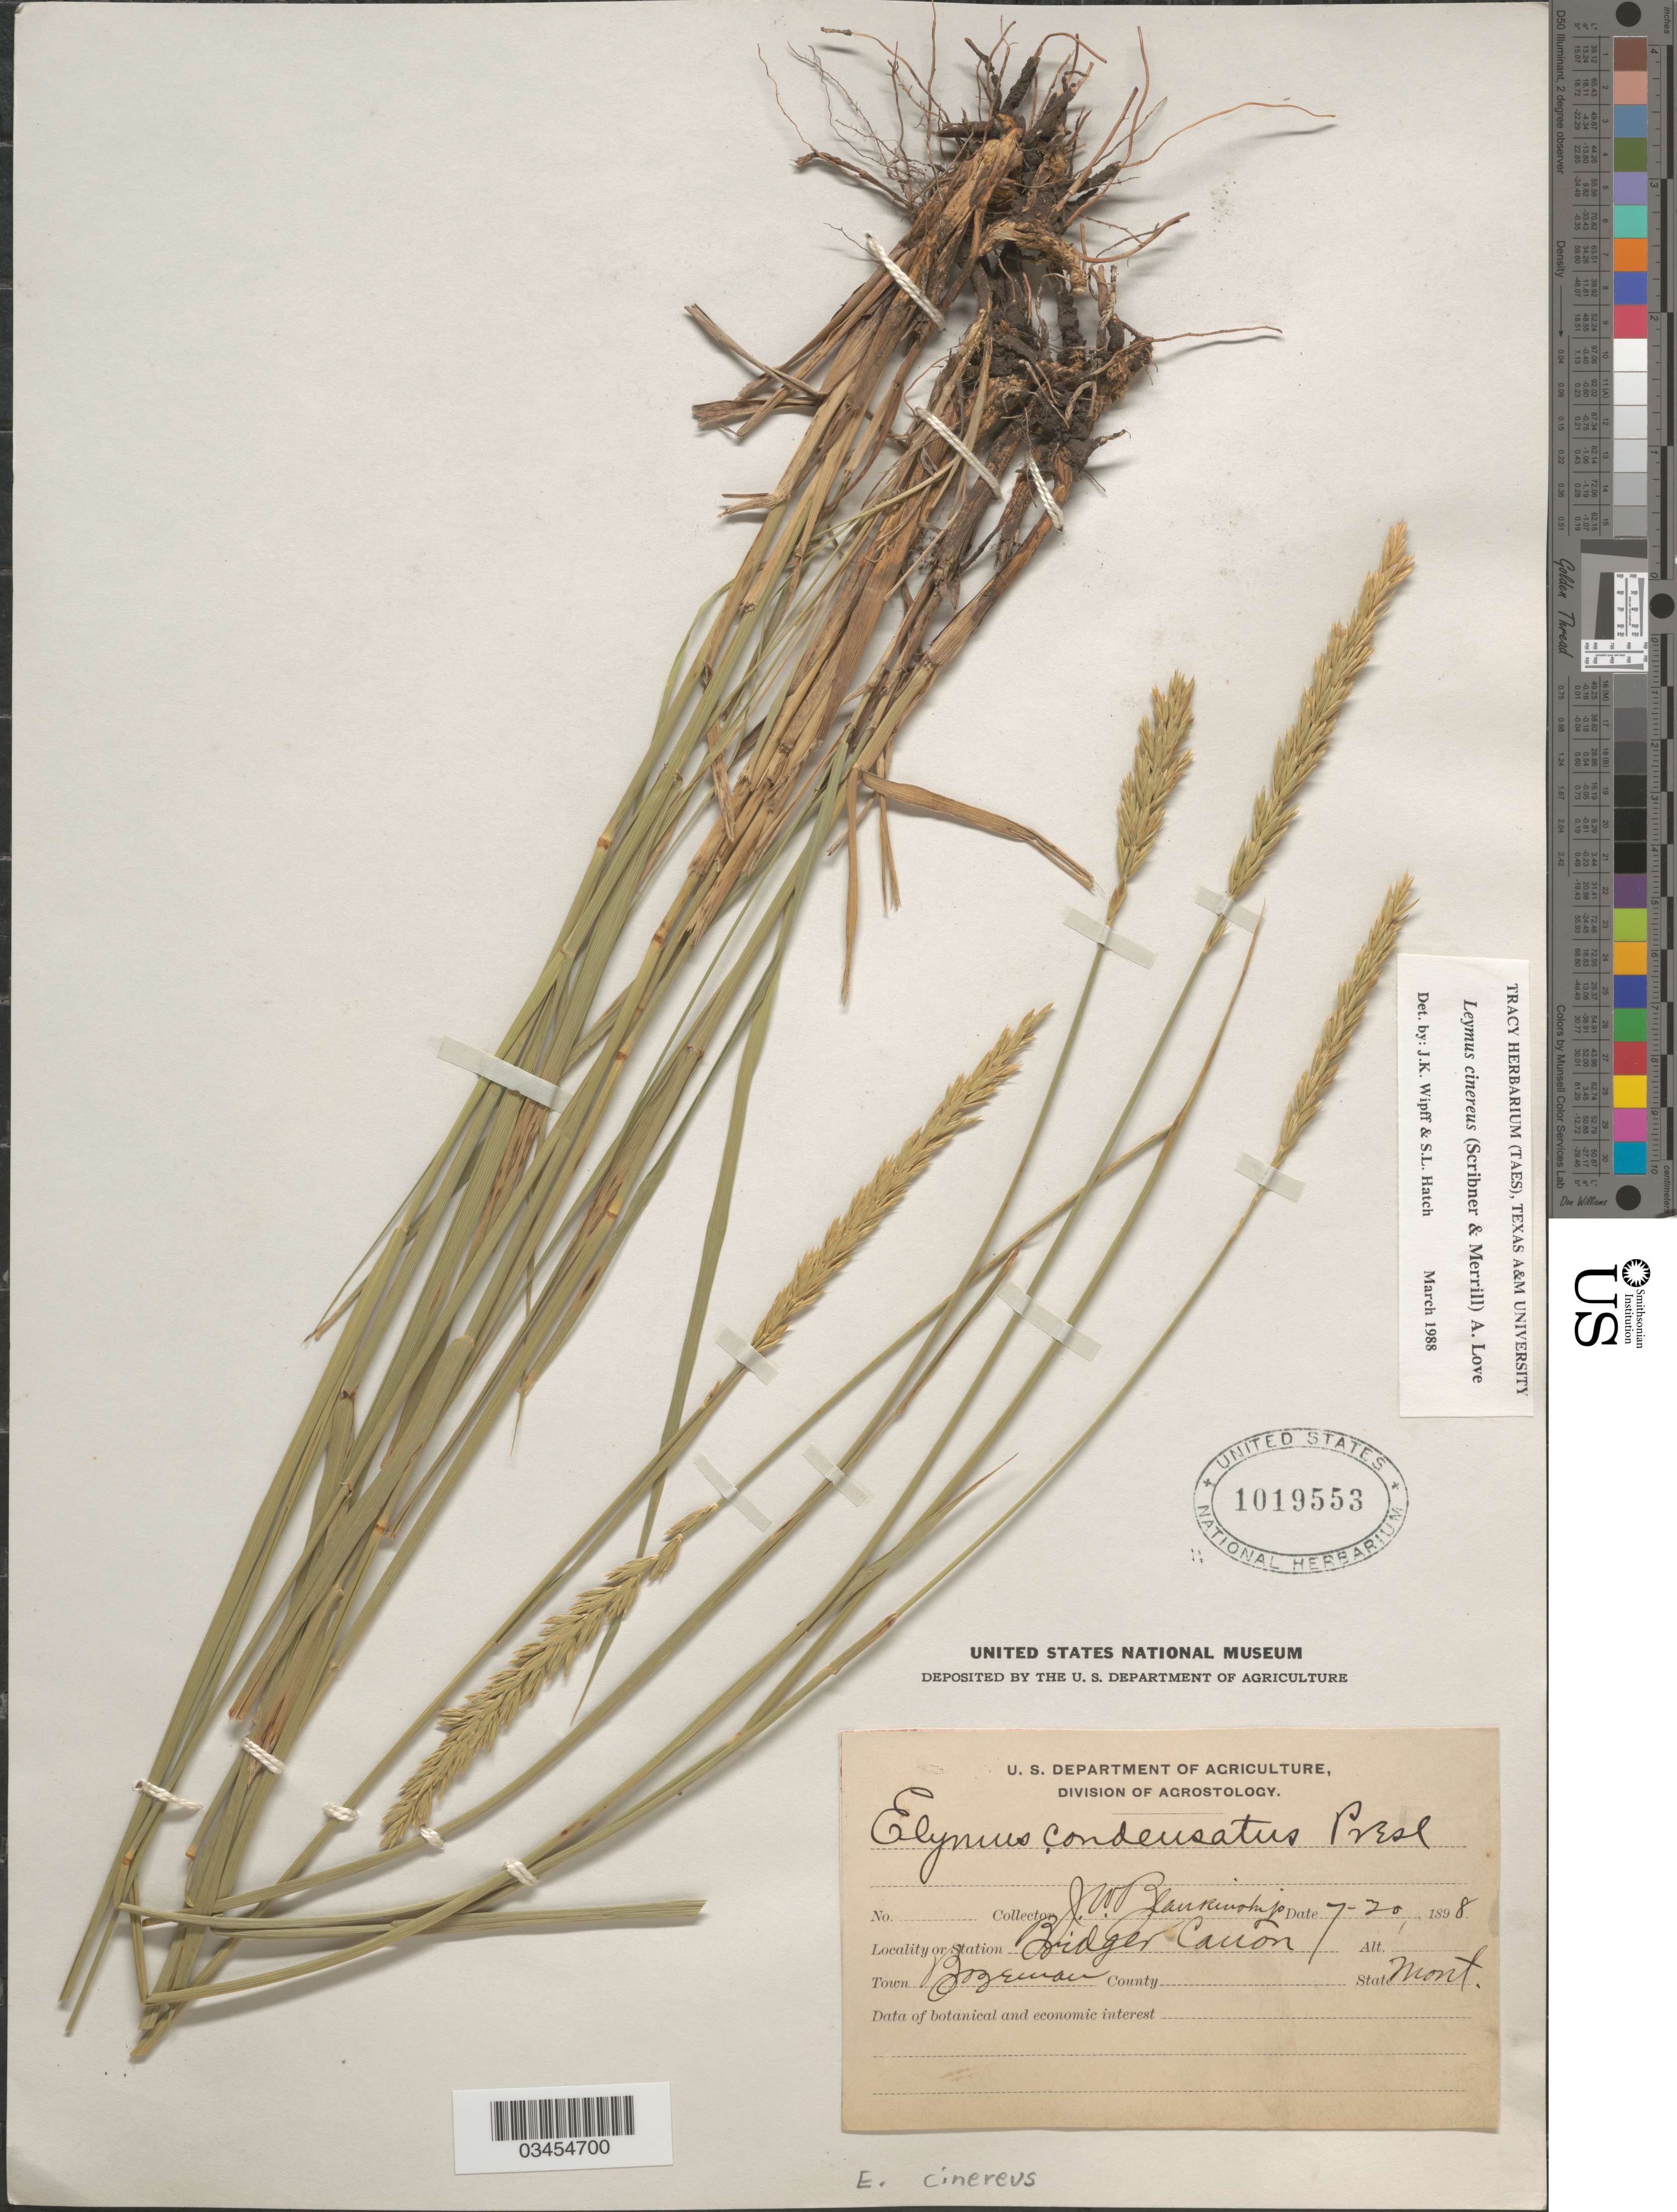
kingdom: Plantae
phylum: Tracheophyta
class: Liliopsida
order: Poales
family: Poaceae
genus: Leymus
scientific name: Leymus cinereus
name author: (Scribn. & Merr.) Á. Löve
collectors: J. W. Blankinship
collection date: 1898-07-20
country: United States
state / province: Montana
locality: Bridges Cañon. Town Bozeman.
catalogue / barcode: US 1019553